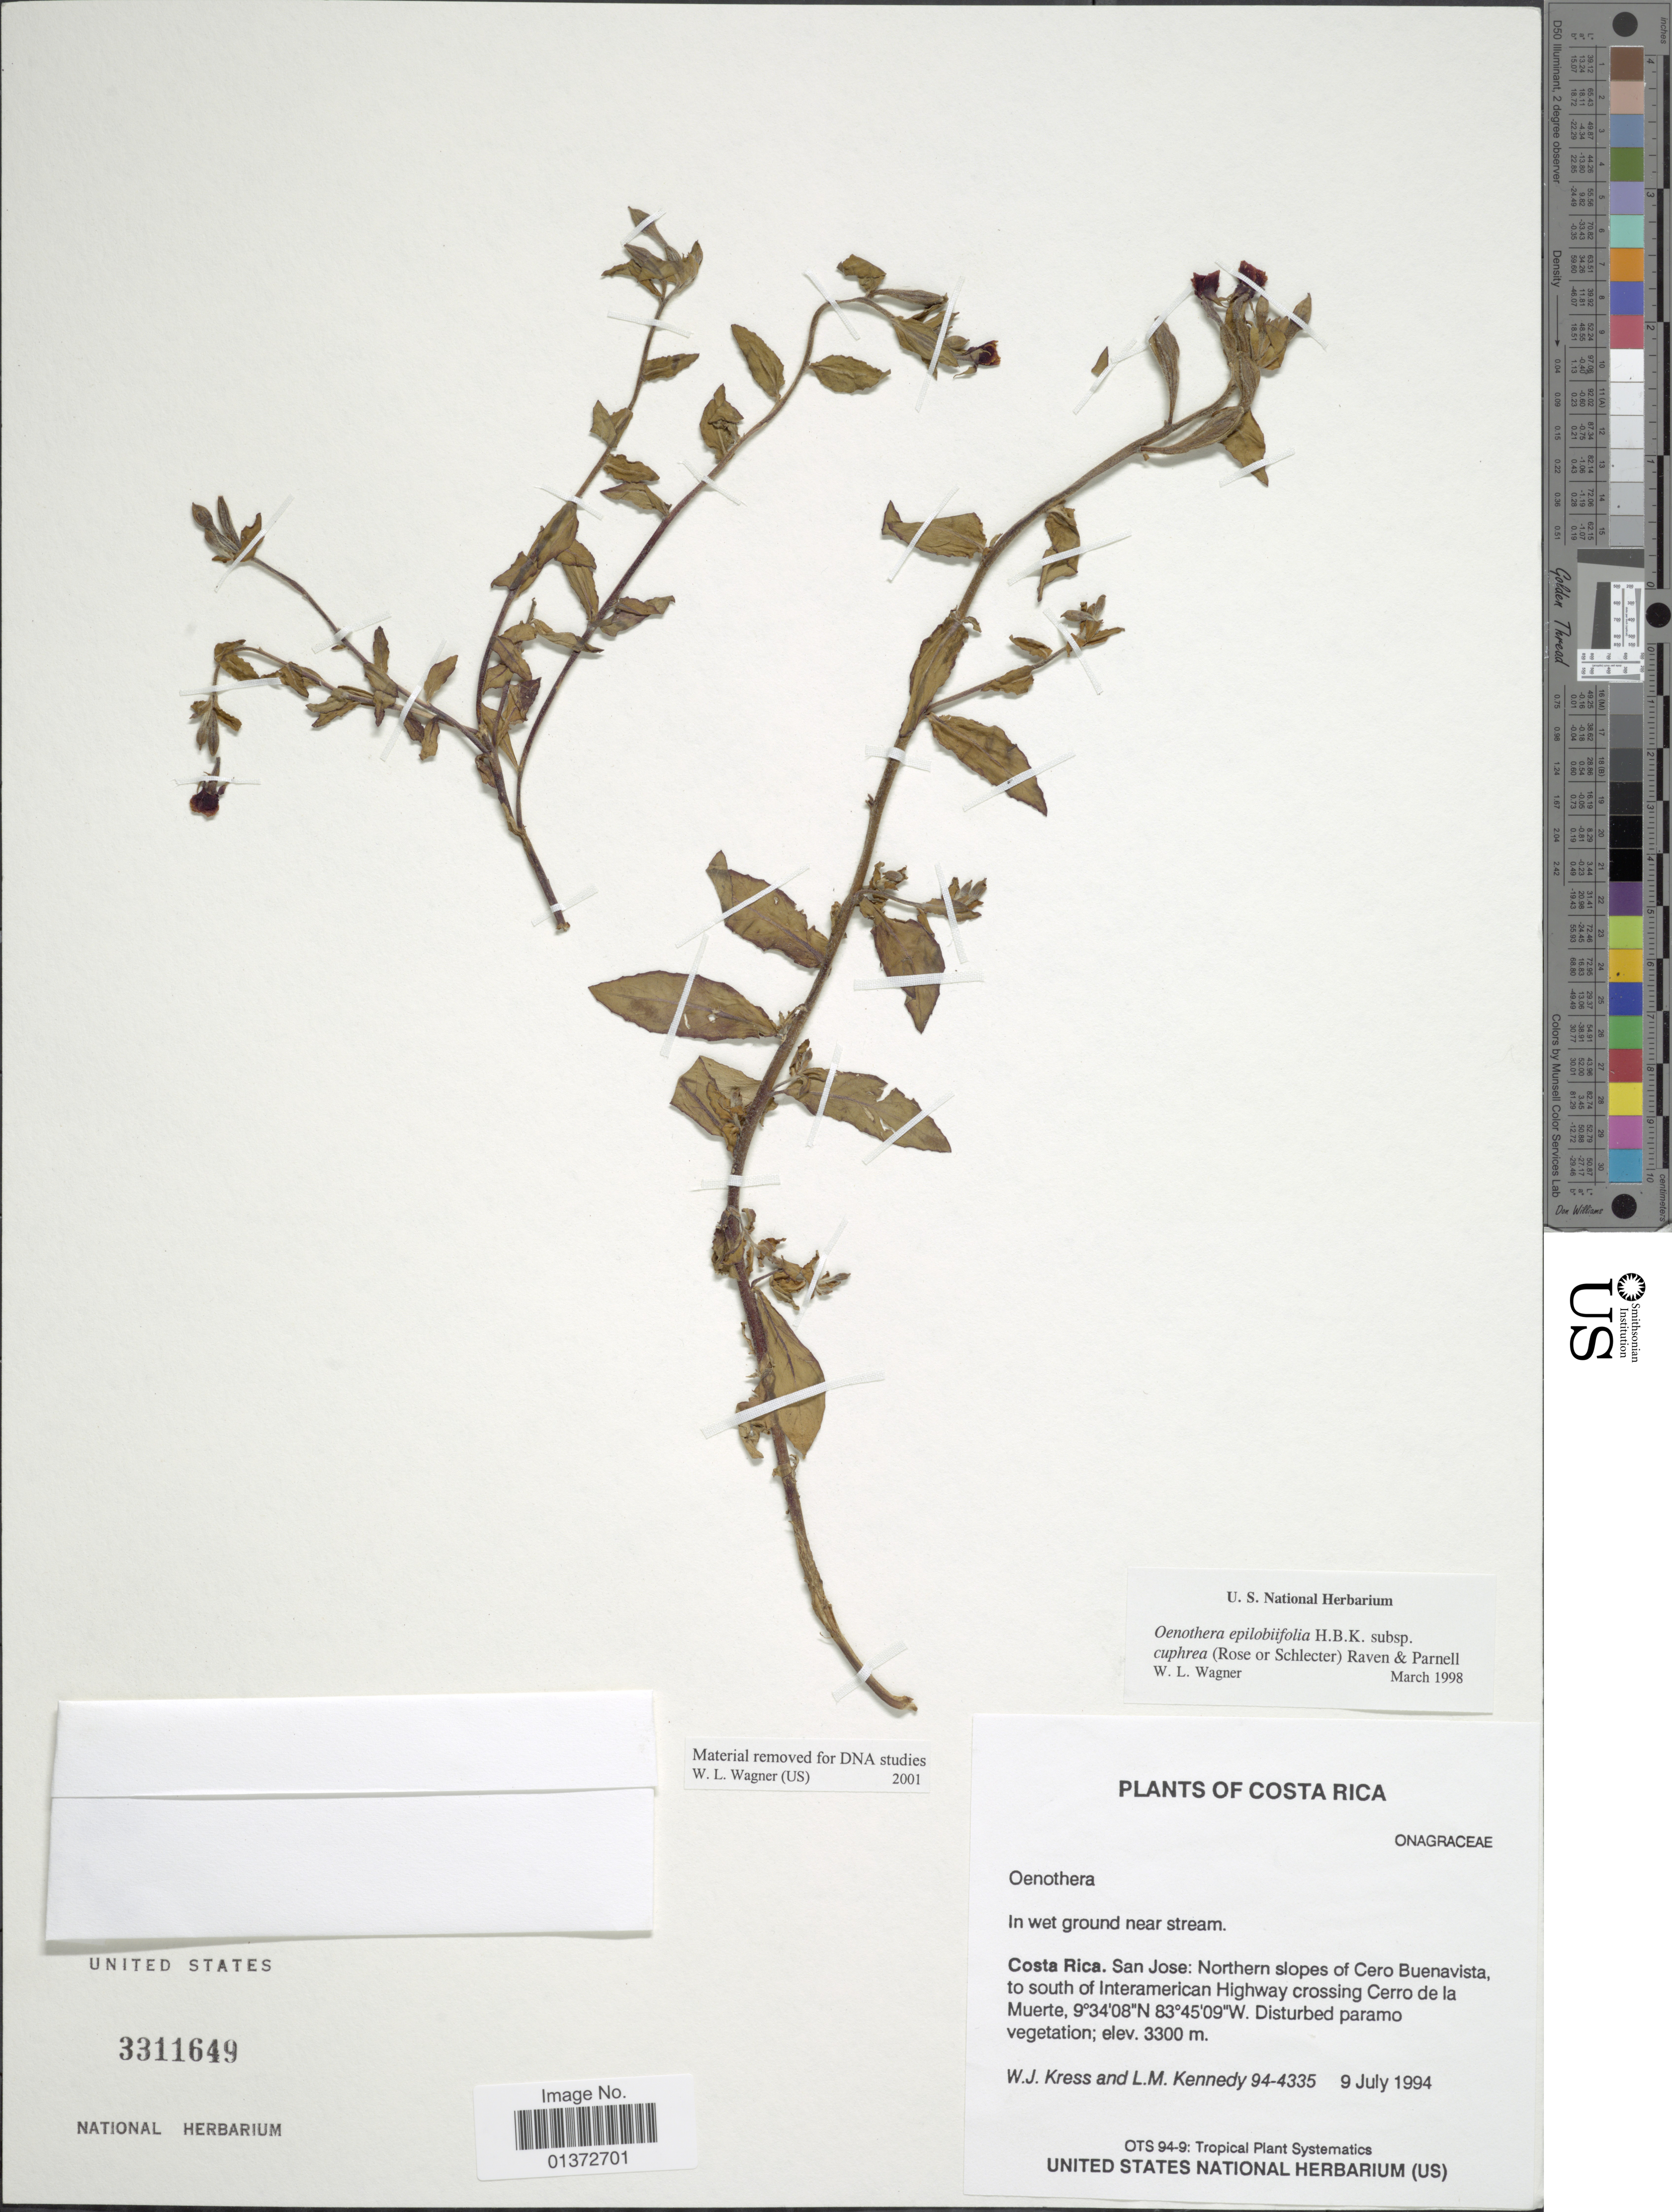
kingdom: Plantae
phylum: Tracheophyta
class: Magnoliopsida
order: Myrtales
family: Onagraceae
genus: Oenothera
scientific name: Oenothera epilobiifolia subsp. cuprea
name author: (Schltdl.) P.H. Raven & D.R. Parn.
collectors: W. J. Kress & L. M. Kennedy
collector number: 94-4335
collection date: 1994-07-09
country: Costa Rica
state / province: San José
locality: Northern slopes of Cero Buenavista, to south of Interamerican Highway crossing Cerro de la Muerte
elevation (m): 3300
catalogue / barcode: US 3311649